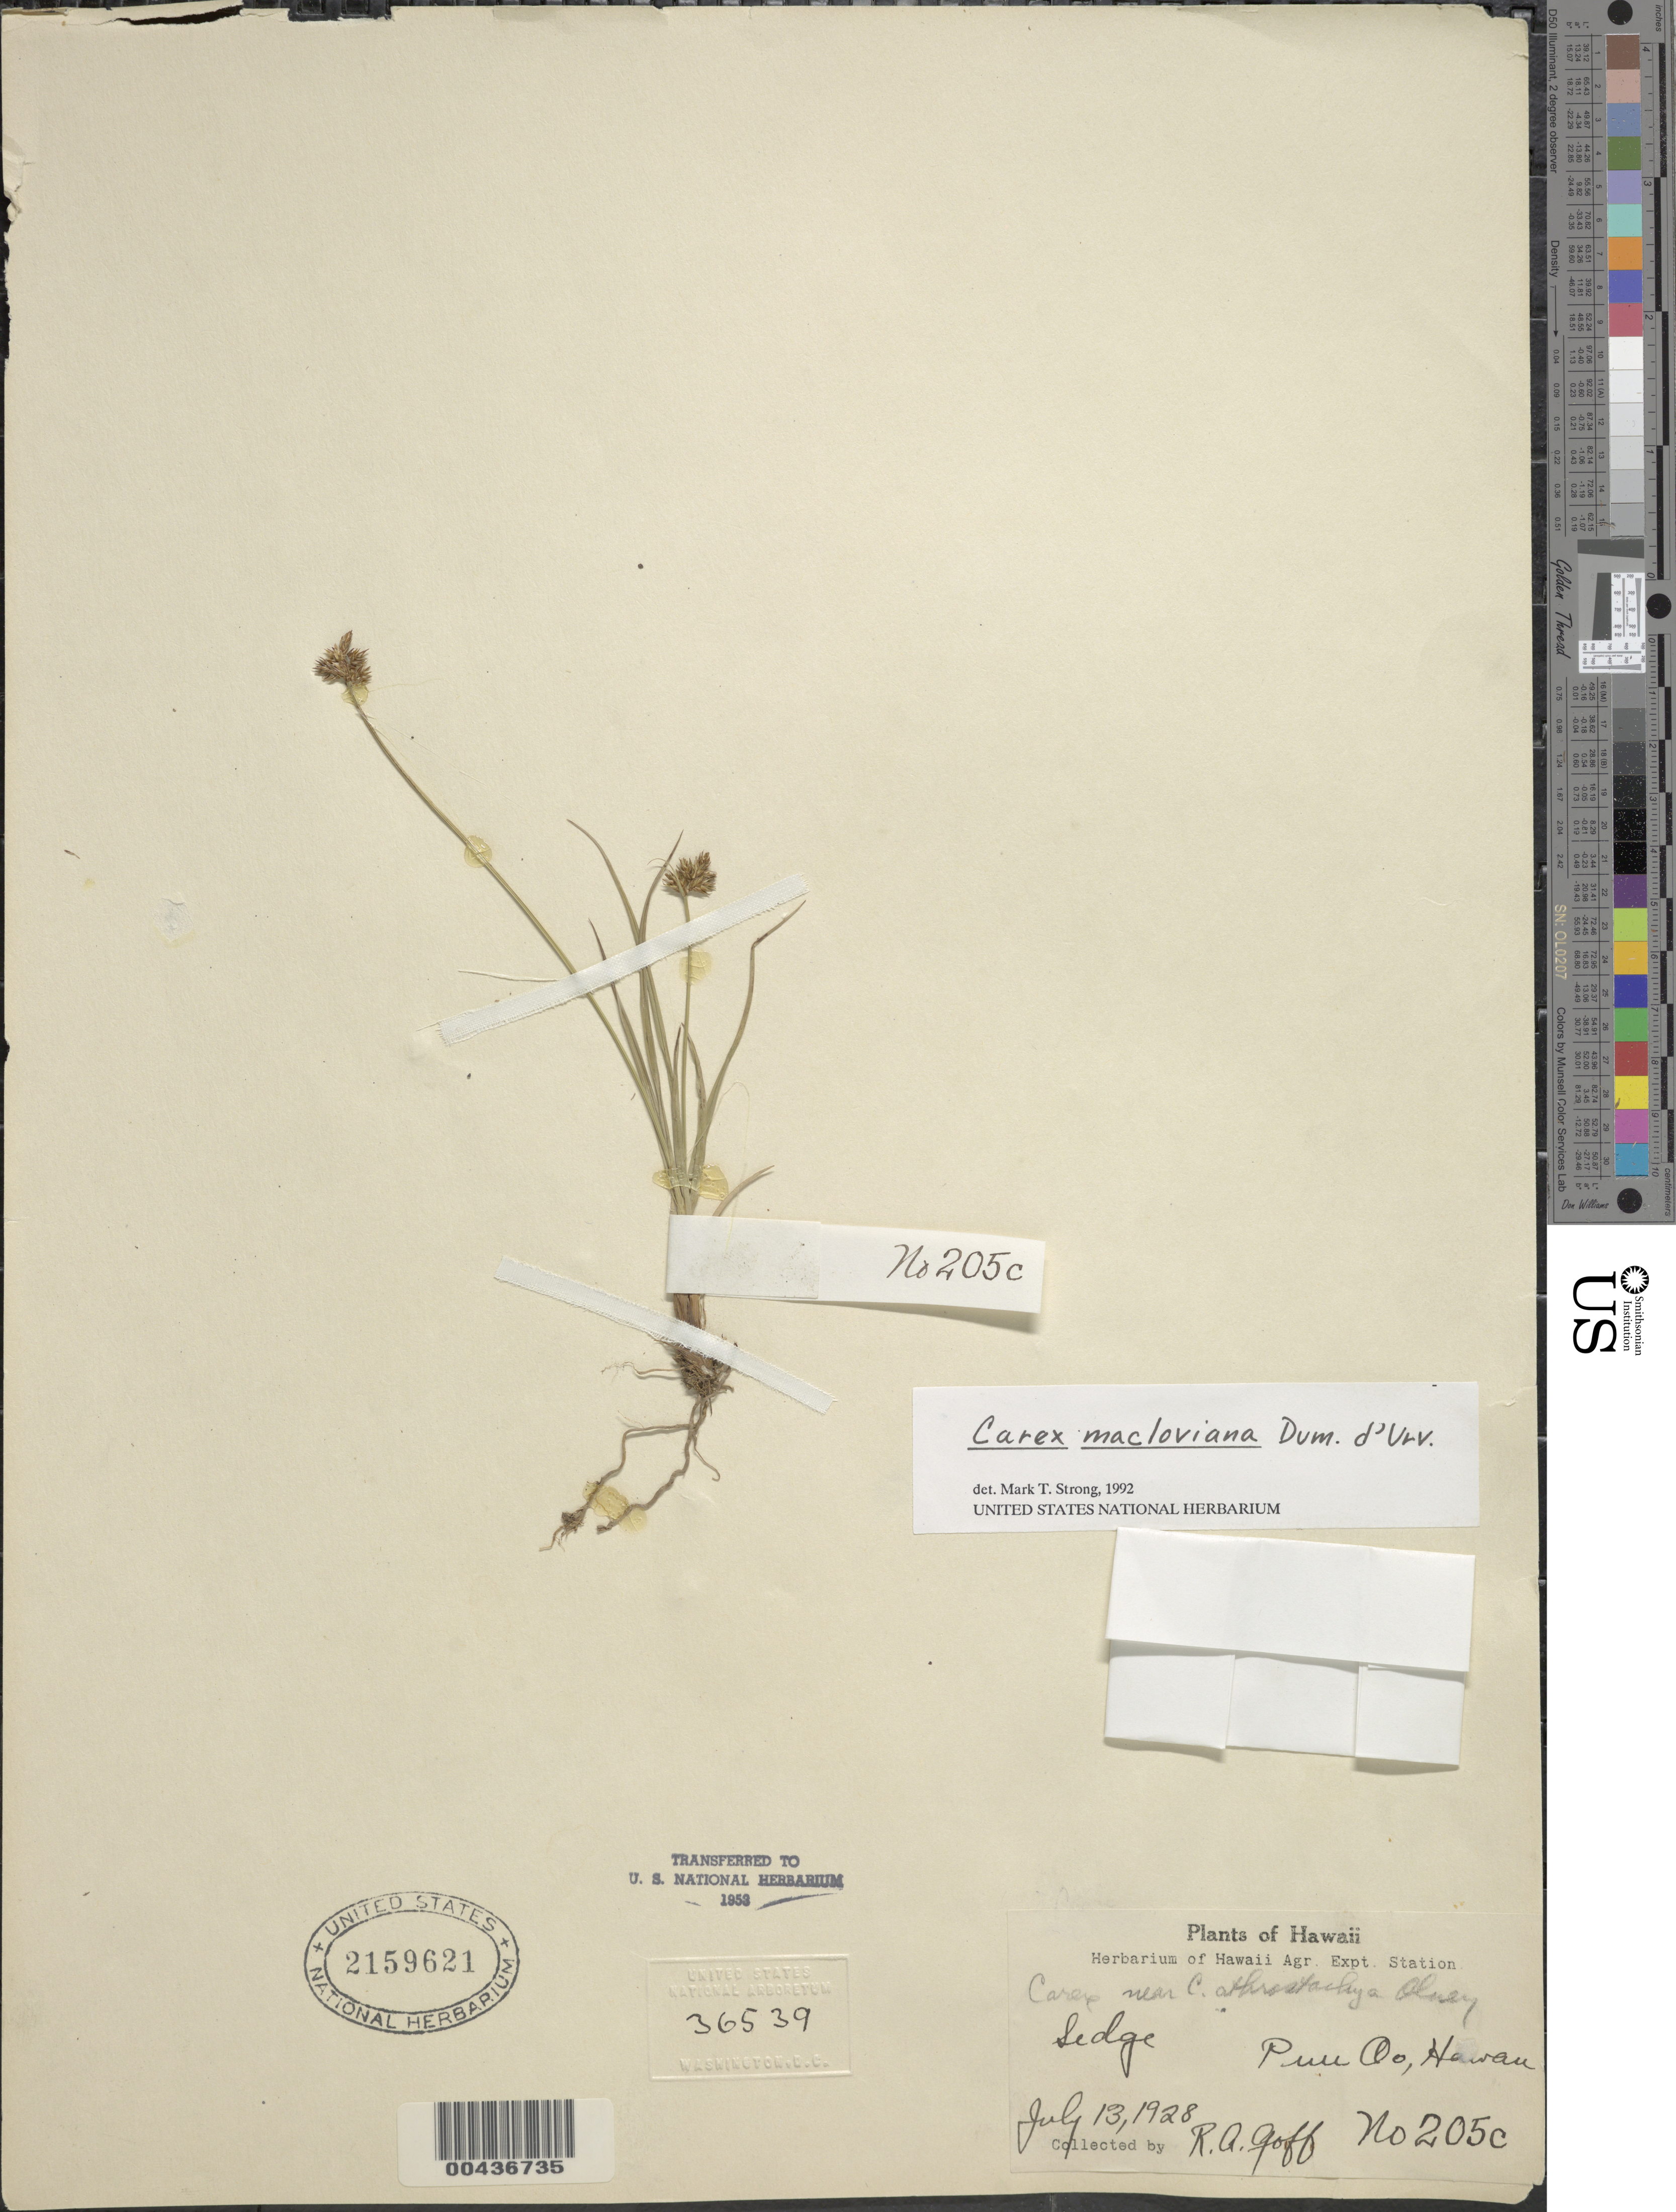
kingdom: Plantae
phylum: Tracheophyta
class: Liliopsida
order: Poales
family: Cyperaceae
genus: Carex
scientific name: Carex subfusca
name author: W. Boott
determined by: Wagner, W. L., (BOT), Smithsonian Institution - National Museum of Natural History (UNITED STATES)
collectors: R. Goff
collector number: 205c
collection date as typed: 13 Jul 1928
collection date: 1928-07-13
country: United States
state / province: Hawaii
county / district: Hawaii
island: Hawaii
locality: Puu Oo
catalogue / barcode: US 2159621